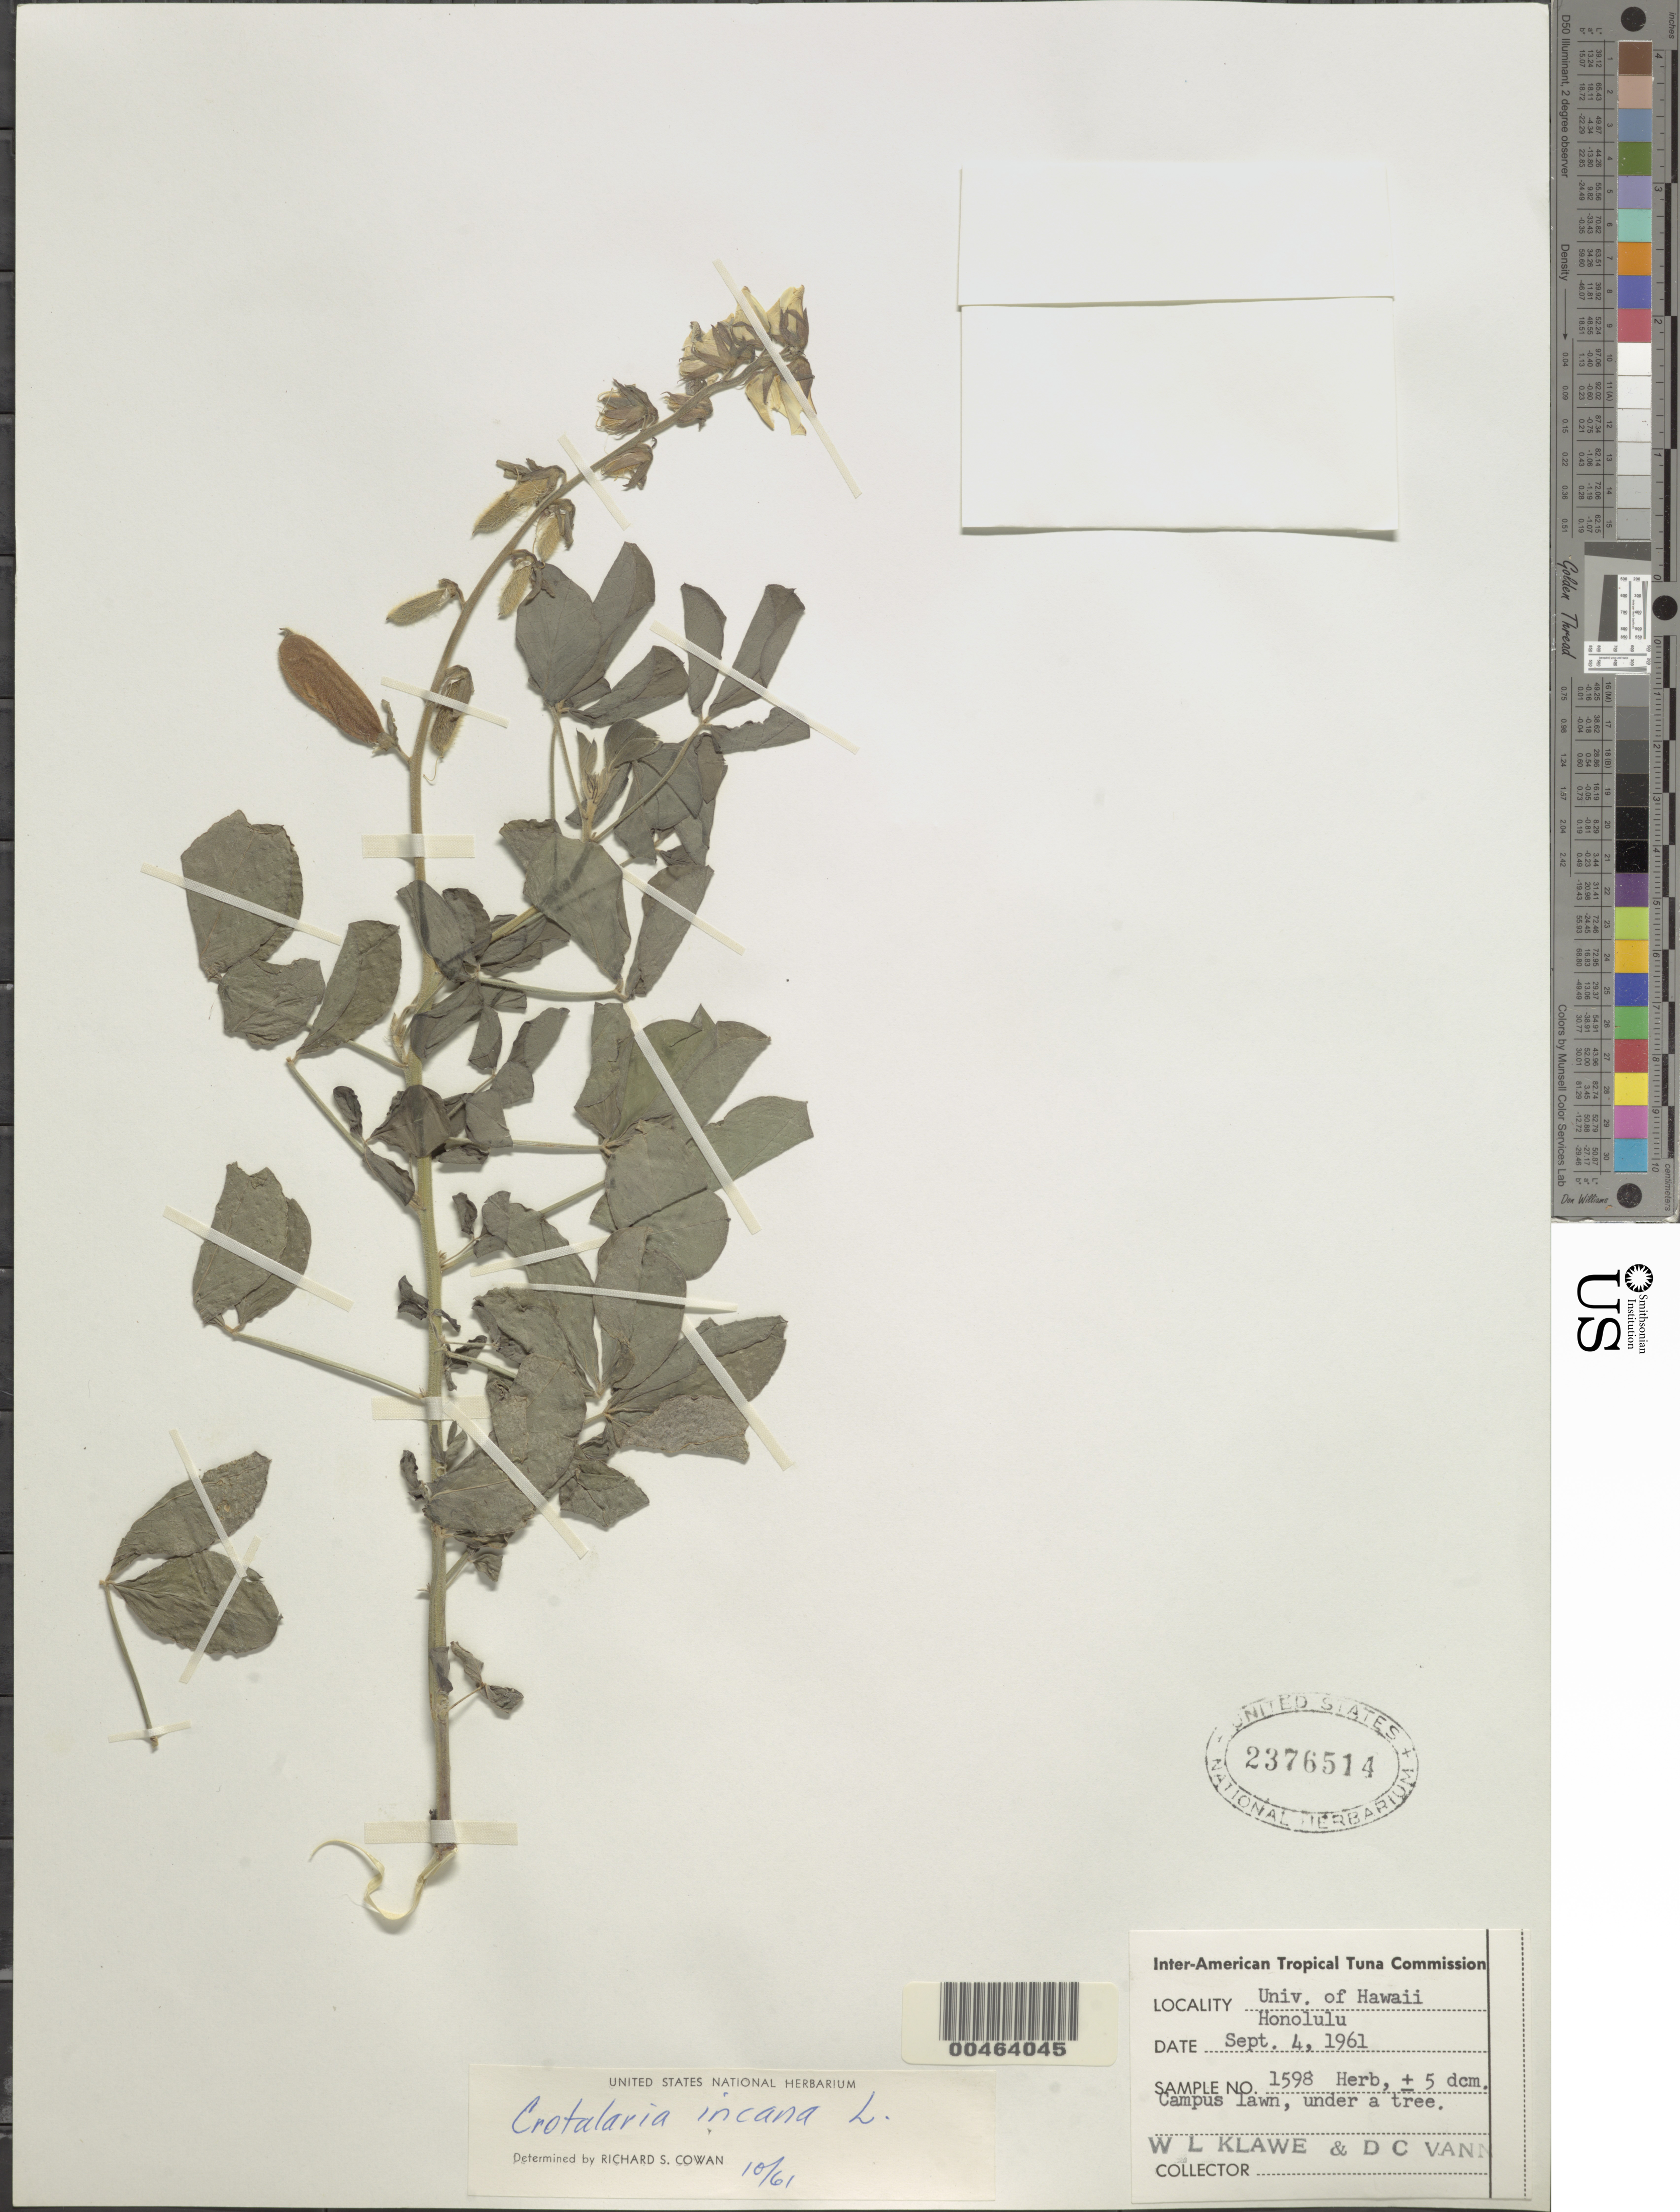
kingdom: Plantae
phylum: Tracheophyta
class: Magnoliopsida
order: Fabales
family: Fabaceae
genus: Crotalaria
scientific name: Crotalaria incana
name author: L.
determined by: Cowan, R. S.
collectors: W. Klawe & D. Vann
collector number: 1598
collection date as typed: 4 Sep 1961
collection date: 1961-09-04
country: United States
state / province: Hawaii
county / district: Honolulu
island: Oahu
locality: Univ. of Hawaii, Honolulu, Campus lawn.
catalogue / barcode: US 2376514